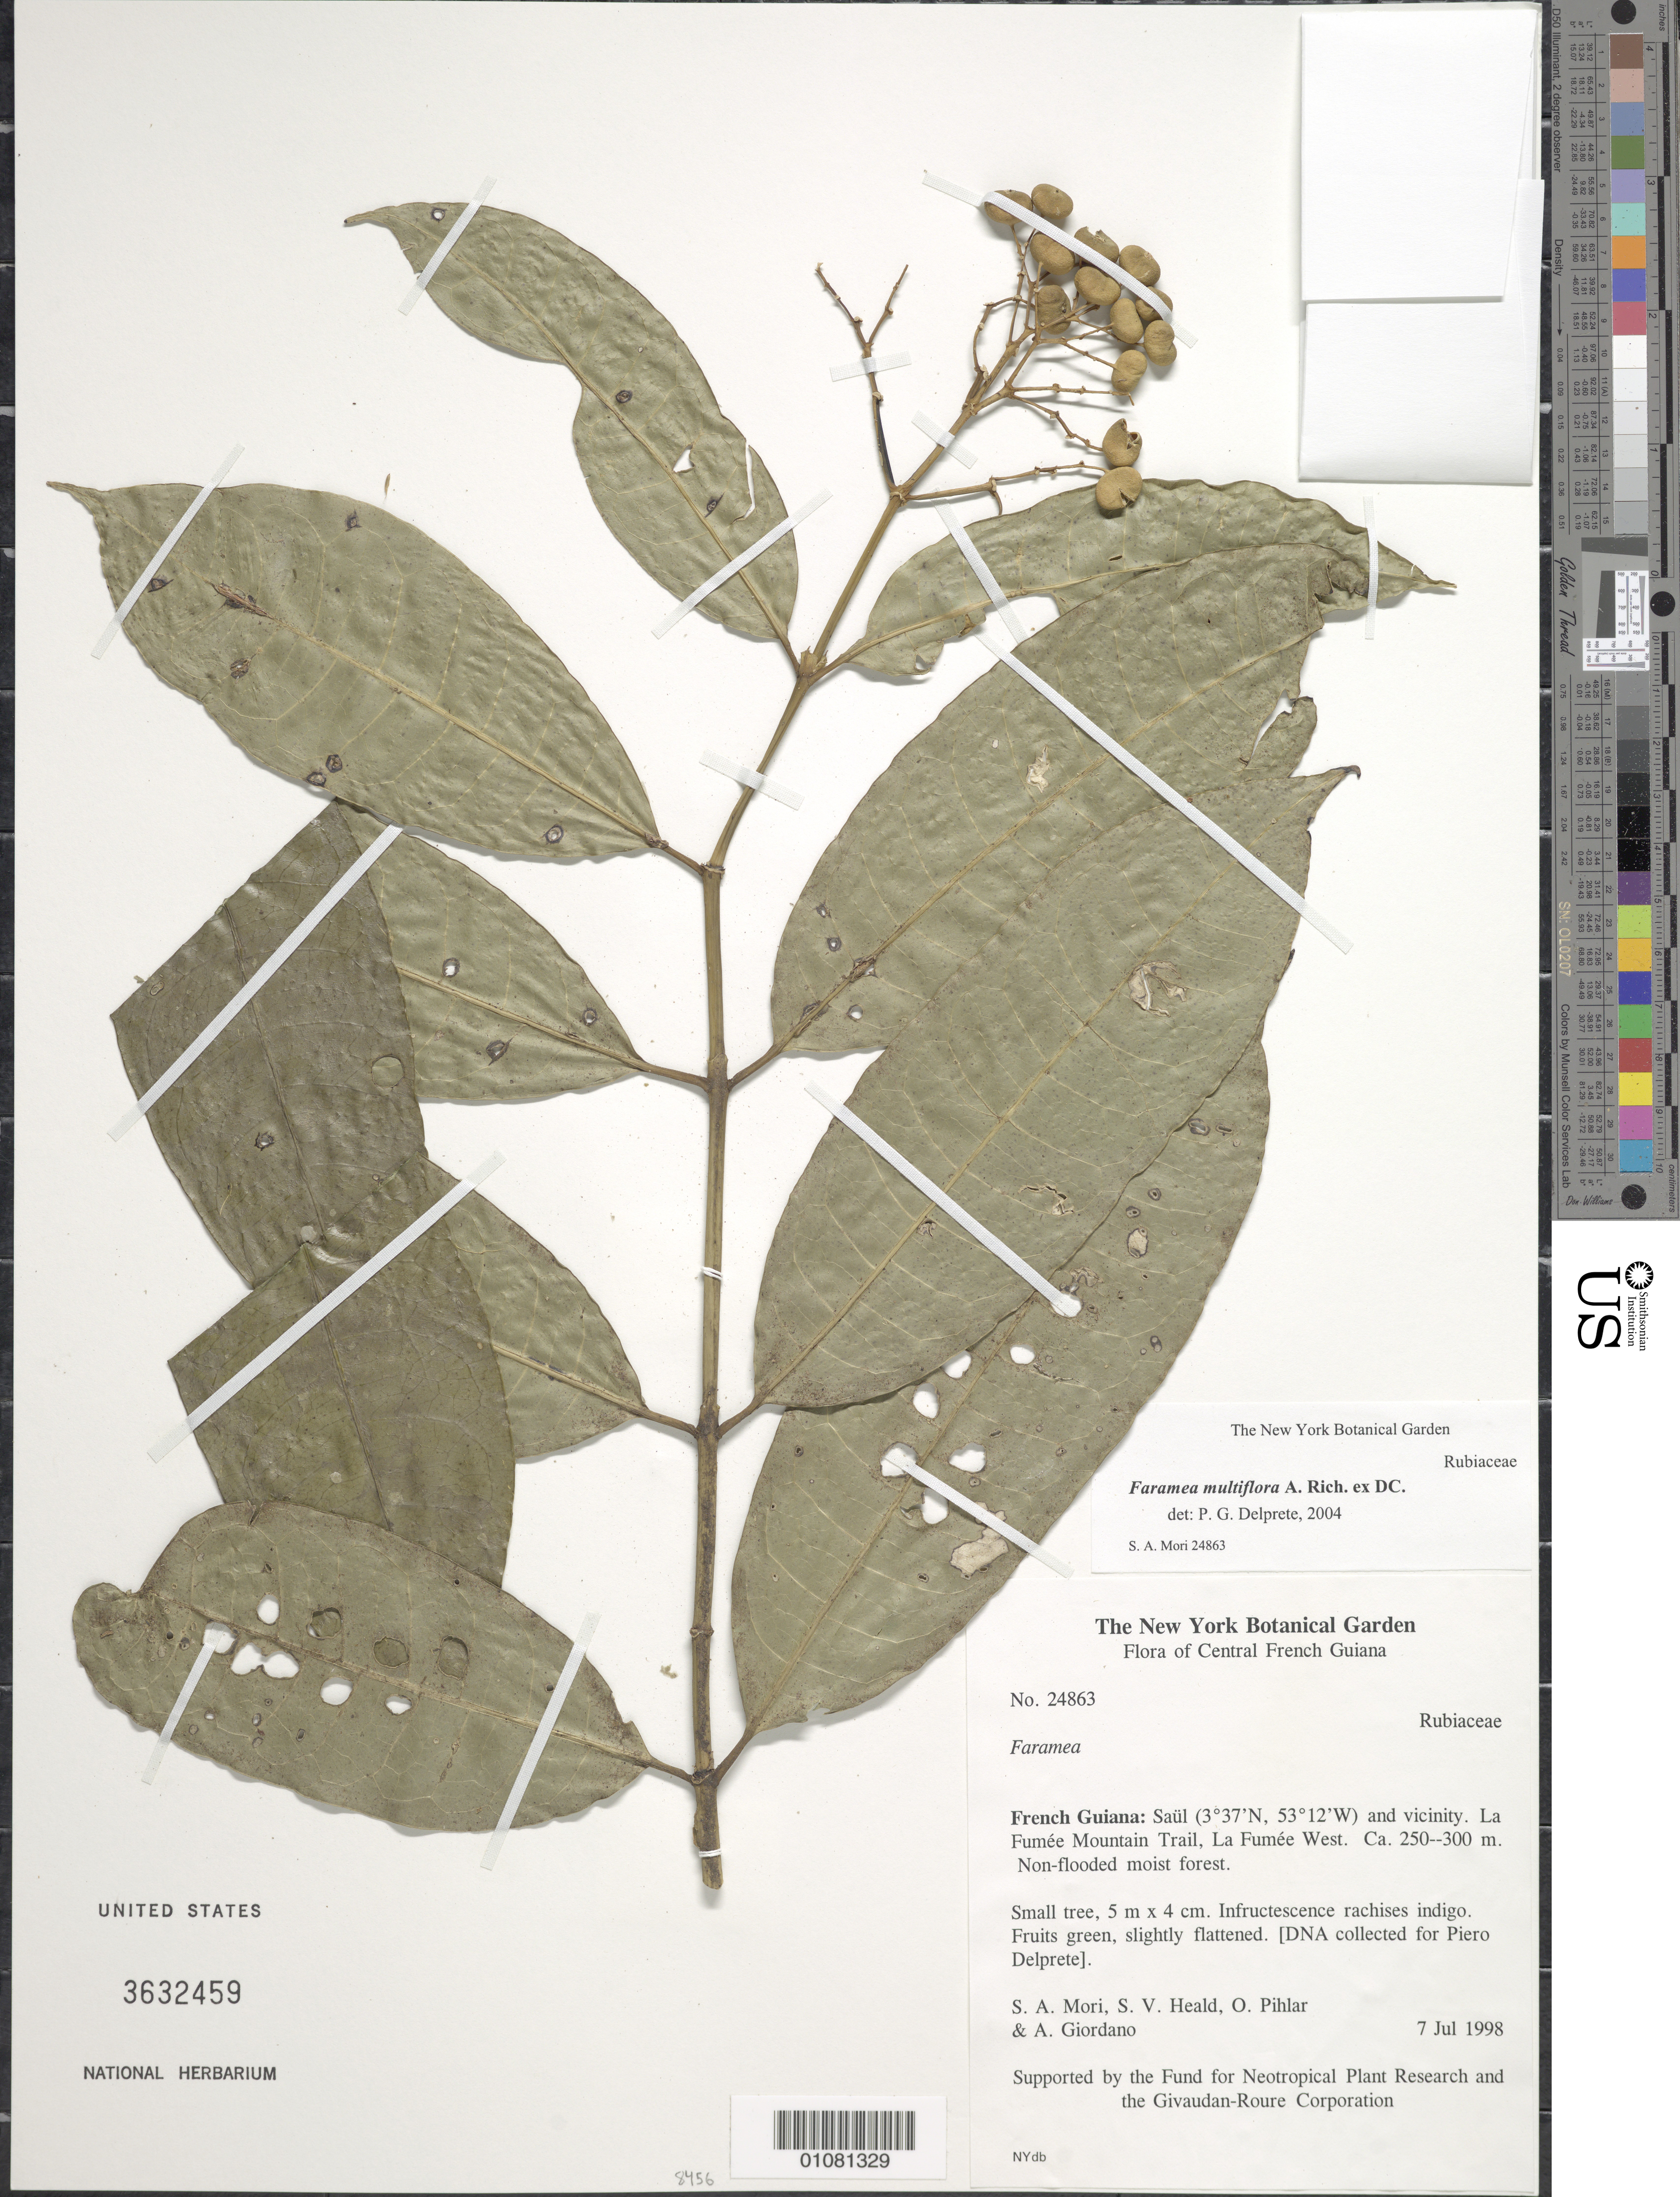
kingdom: Plantae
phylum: Tracheophyta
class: Magnoliopsida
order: Gentianales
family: Rubiaceae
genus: Faramea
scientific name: Faramea multiflora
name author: A. Rich. ex DC.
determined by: Delprete, P. G., Herb. de Guyane Cay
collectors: S. Mori, S. Heald, O. Pihlar & A. Giordano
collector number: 24863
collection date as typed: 7-Jul-98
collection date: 1998-07-07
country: French Guiana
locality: Saül and vic., La Fumée Mountain Trail, La Fumée West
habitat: Non-flooded moist forest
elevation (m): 250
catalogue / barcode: US 3632459